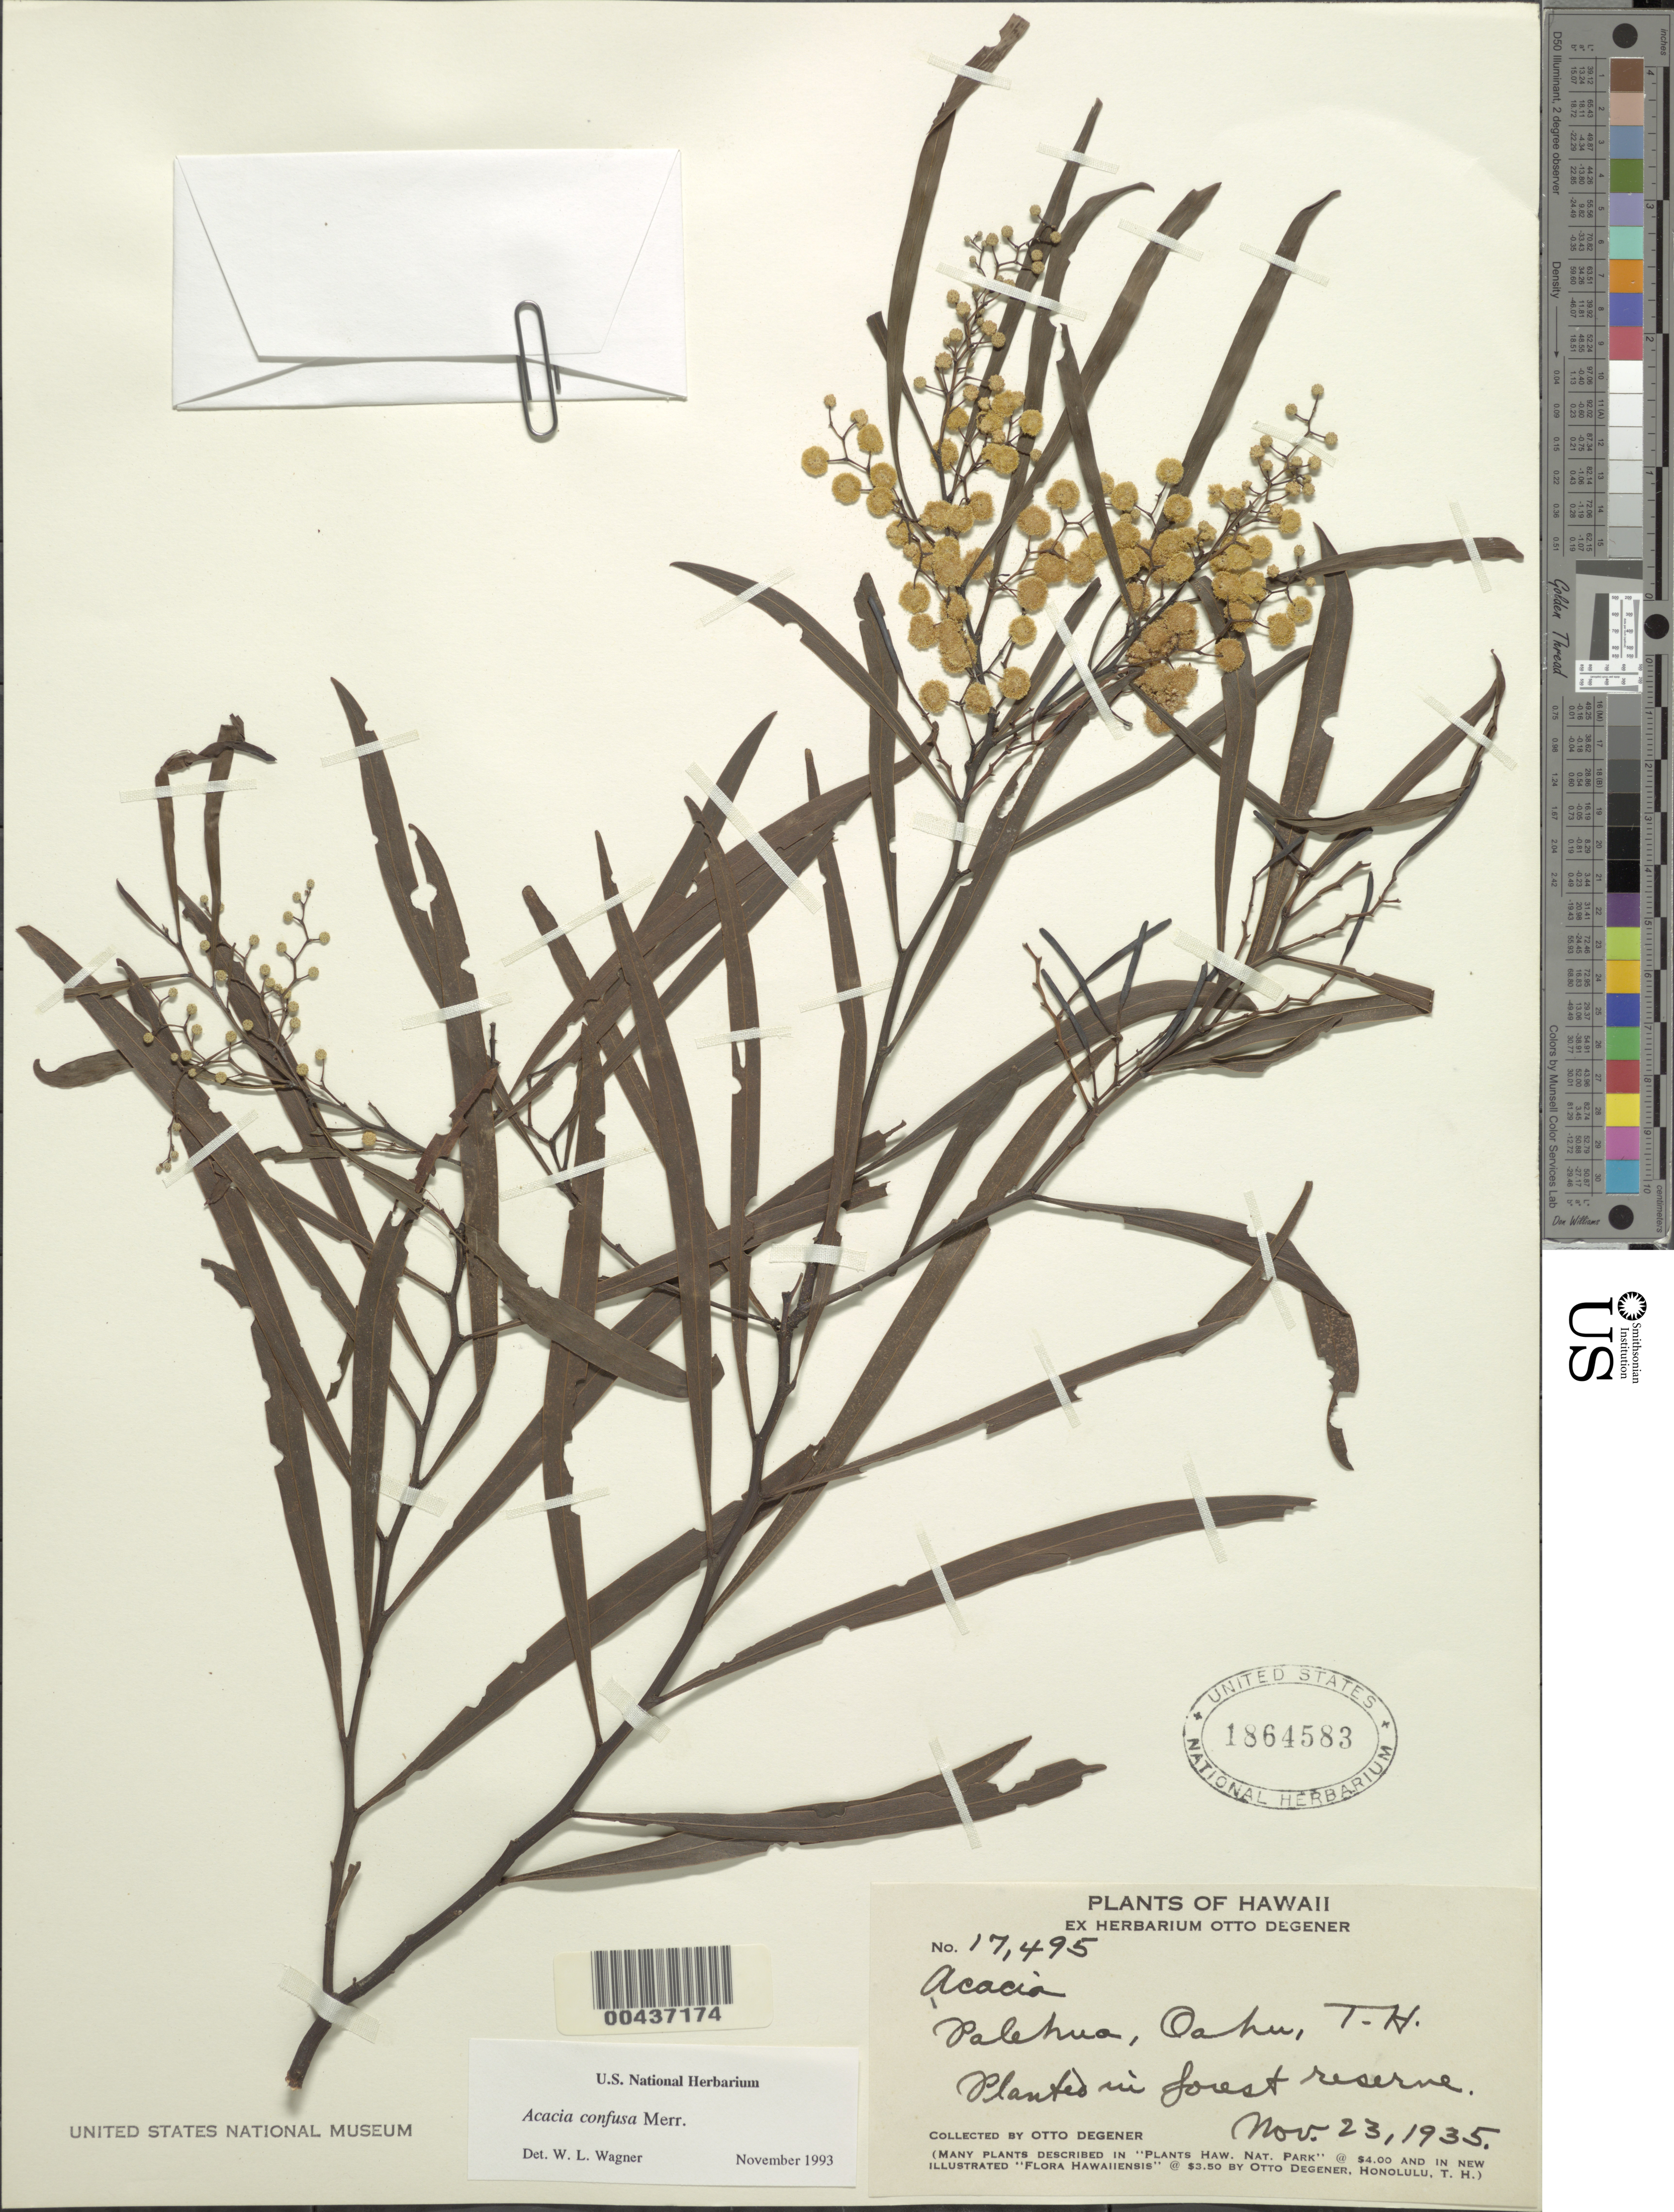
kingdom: Plantae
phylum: Tracheophyta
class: Magnoliopsida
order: Fabales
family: Fabaceae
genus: Acacia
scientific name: Acacia confusa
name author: Merr.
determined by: Wagner, W. L., (BOT), Smithsonian Institution - National Museum of Natural History (UNITED STATES)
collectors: O. Degener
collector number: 17495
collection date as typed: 23 Nov 1935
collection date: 1935-11-23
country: United States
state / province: Hawaii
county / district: Honolulu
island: Oahu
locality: Palehua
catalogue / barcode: US 1864583